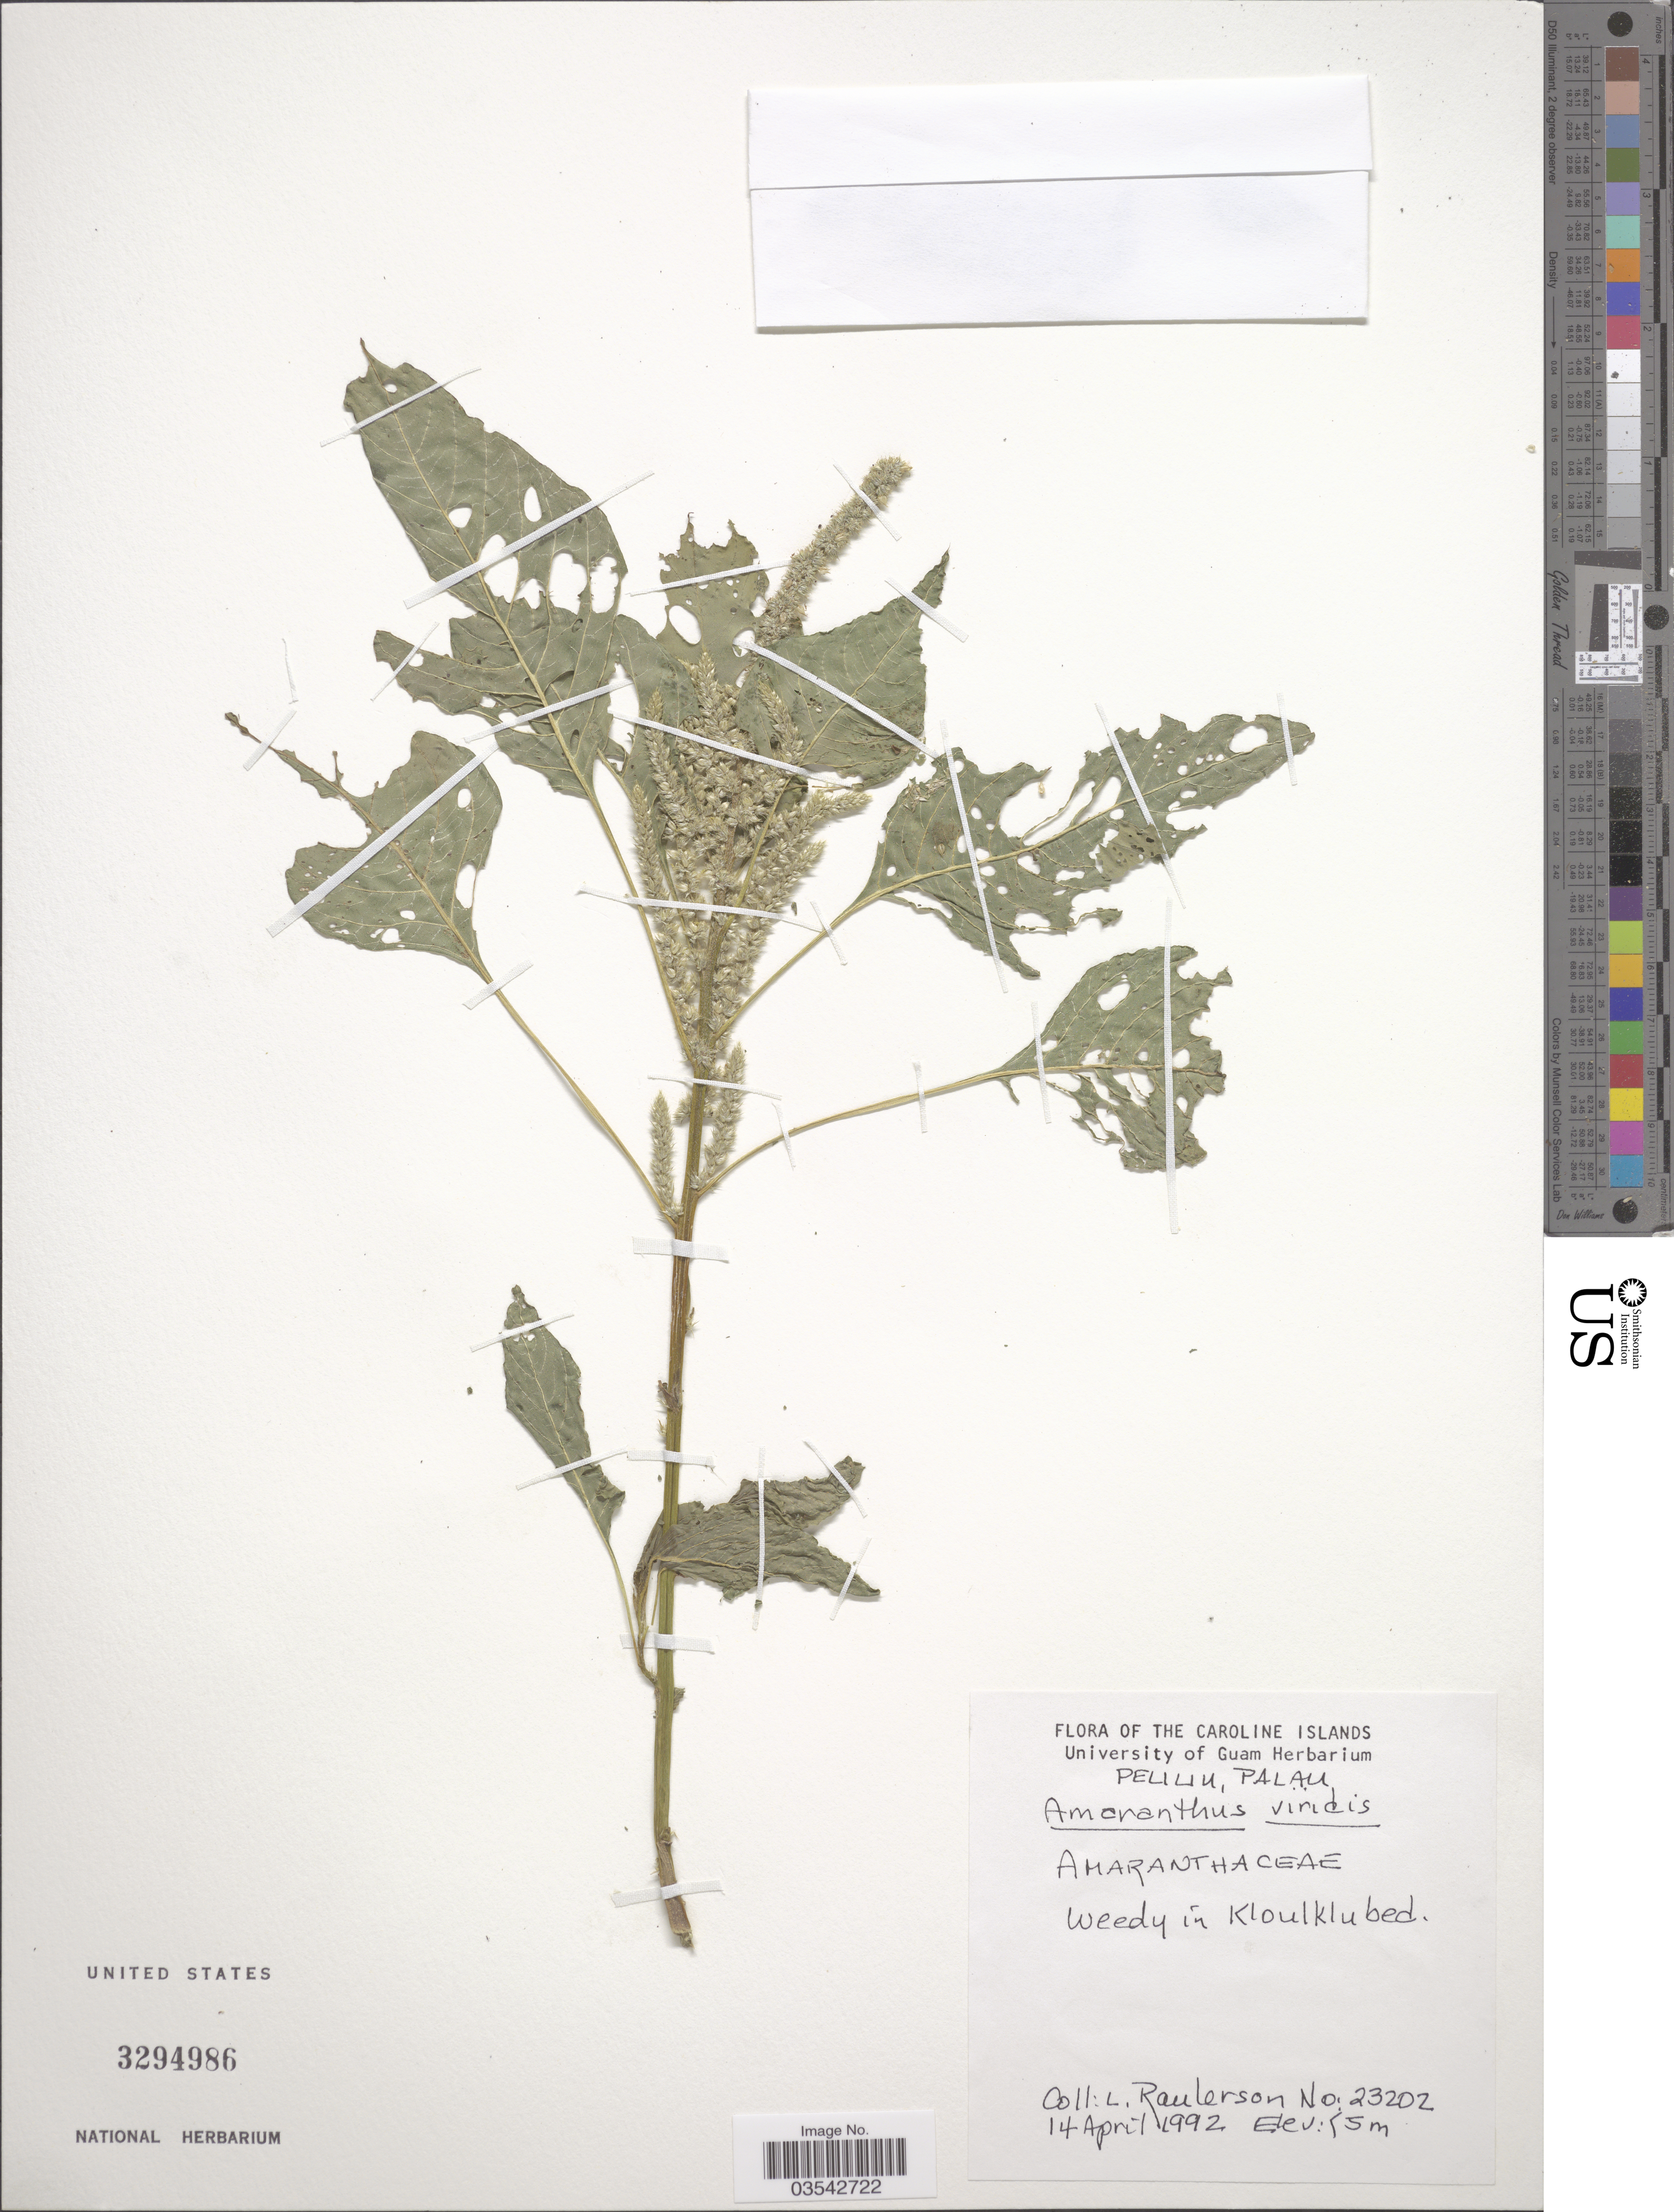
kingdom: Plantae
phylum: Tracheophyta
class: Magnoliopsida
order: Caryophyllales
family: Amaranthaceae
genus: Amaranthus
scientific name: Amaranthus viridis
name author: L.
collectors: L. Raulerson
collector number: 23202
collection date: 1992-04-14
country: Palau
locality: The Caroline Islands. Peliliu, Palau. Kloulklubed.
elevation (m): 5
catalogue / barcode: US 3294986